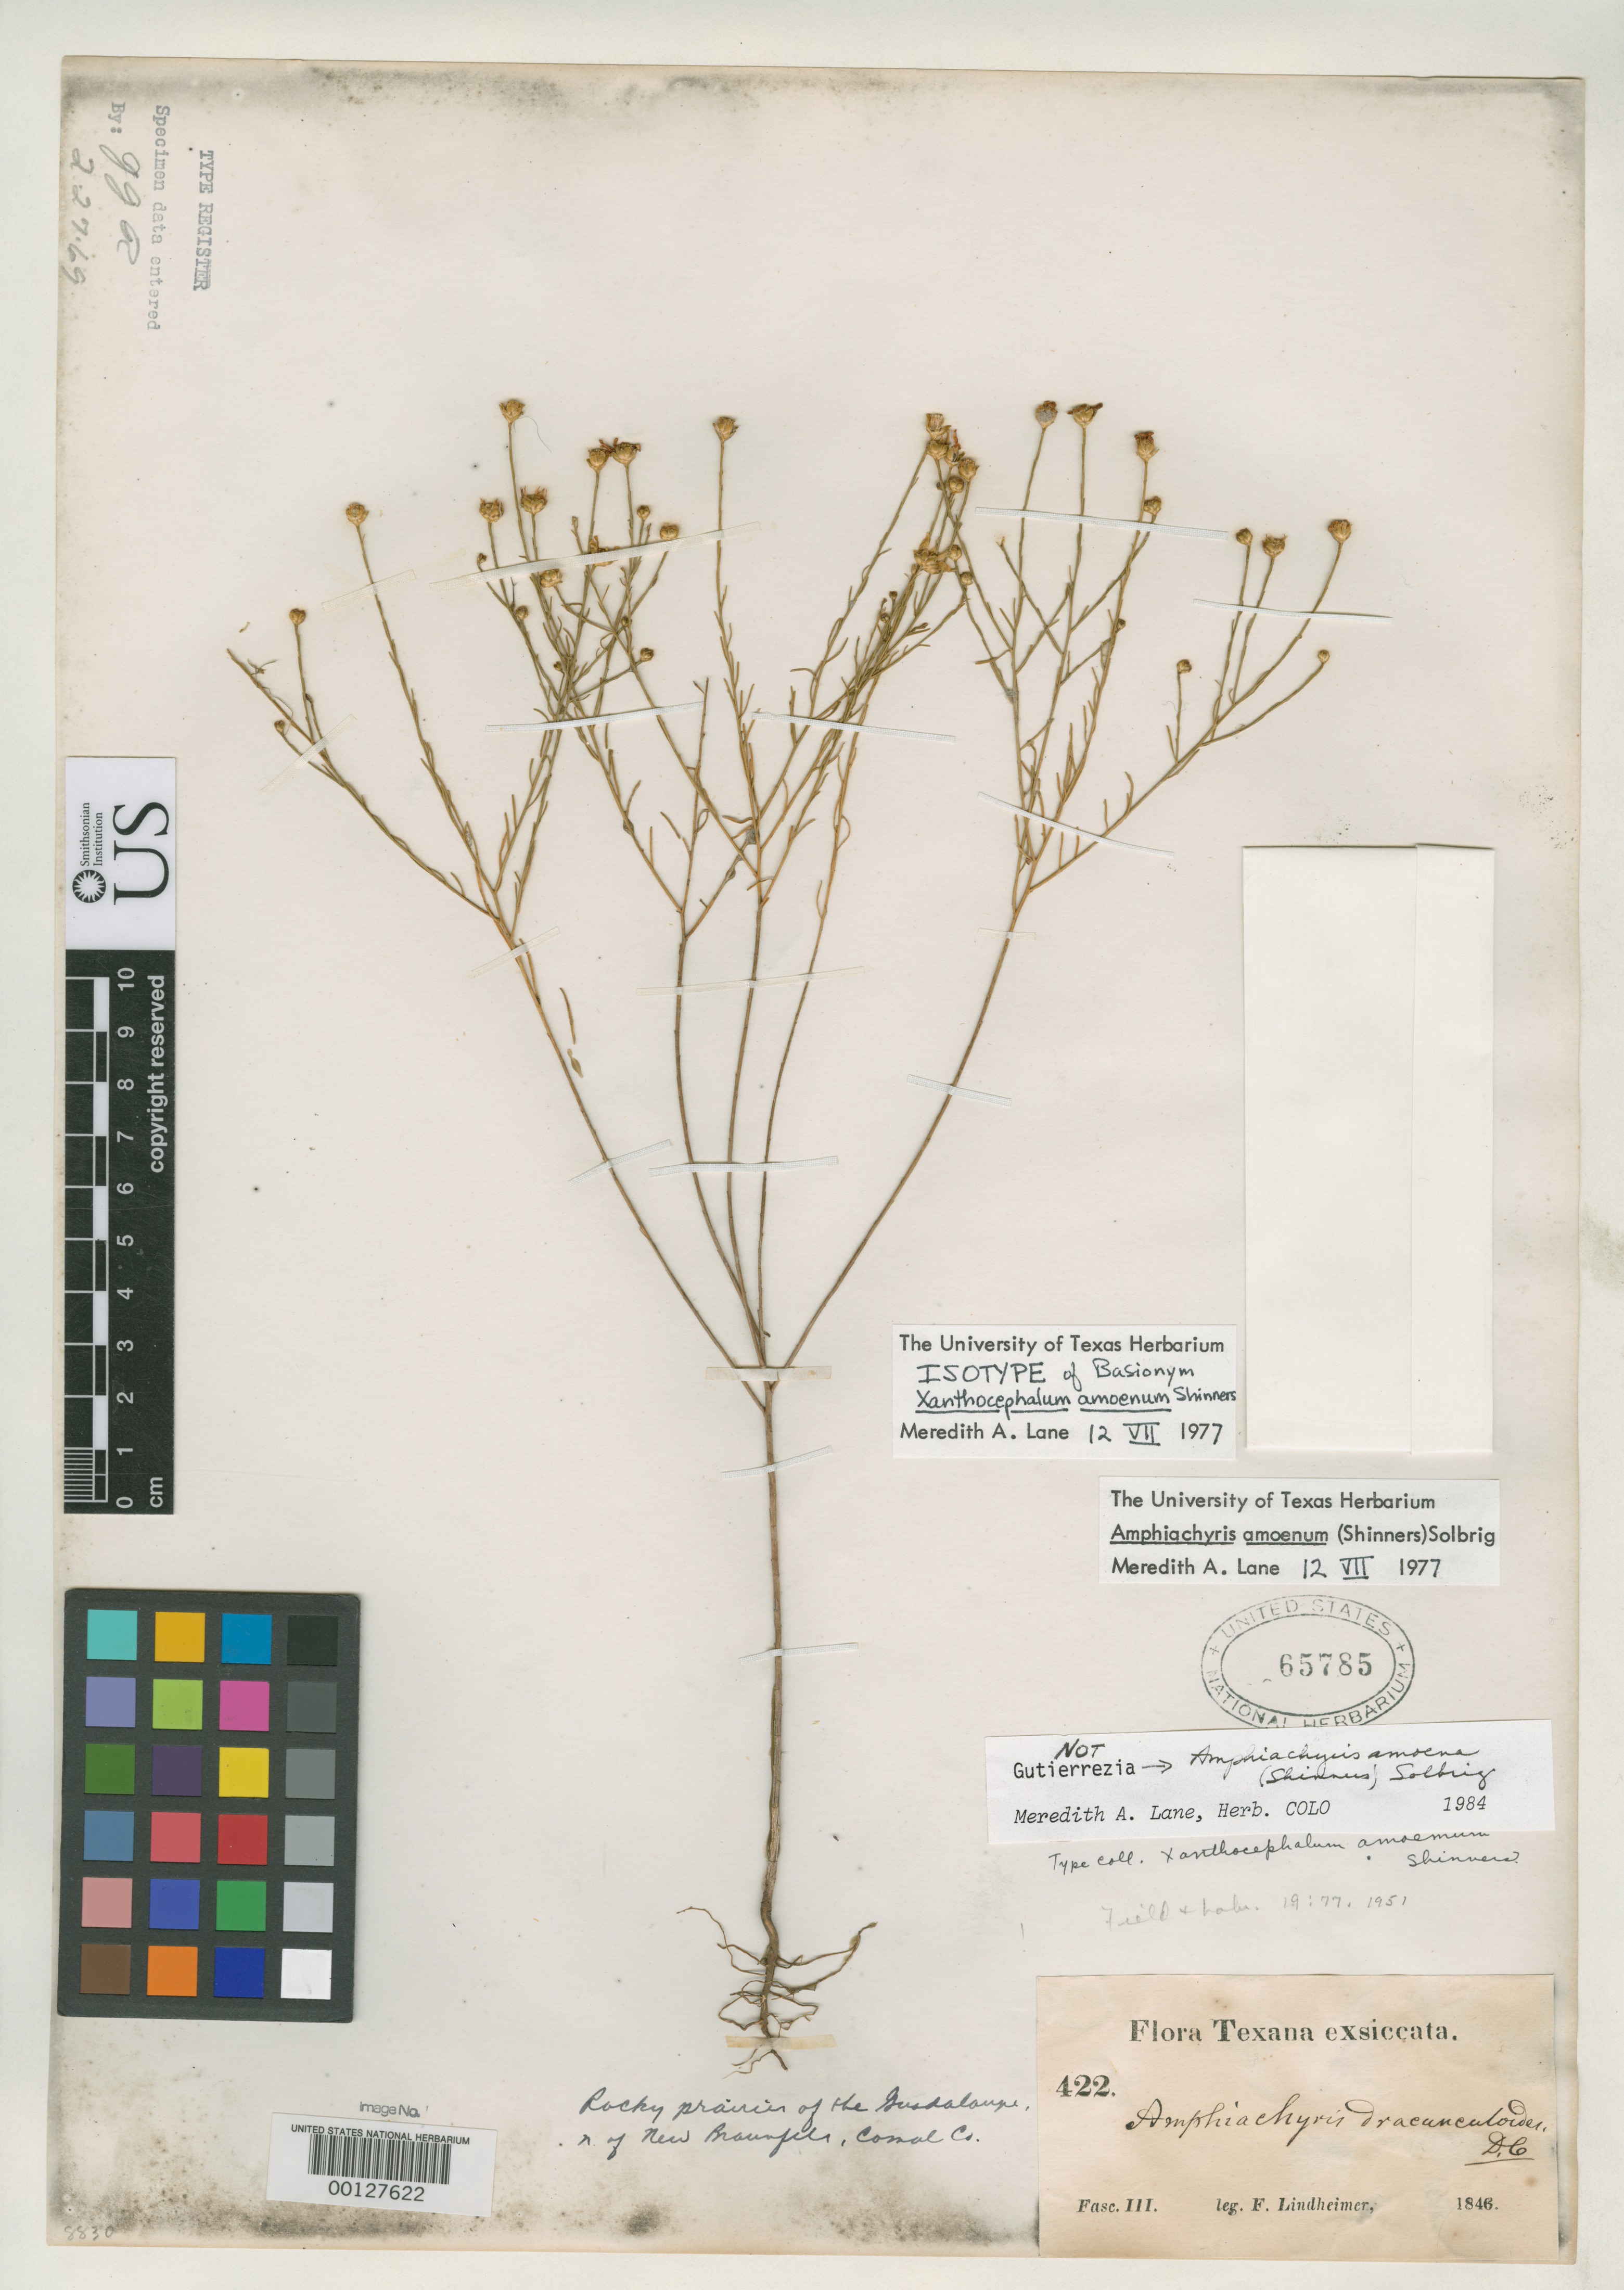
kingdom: Plantae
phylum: Tracheophyta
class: Magnoliopsida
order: Asterales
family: Asteraceae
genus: Xanthocephalum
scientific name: Xanthocephalum amoemum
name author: Shinners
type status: Type Collection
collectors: F. J. Lindheimer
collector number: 422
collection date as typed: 1846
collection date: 1846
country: United States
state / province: Texas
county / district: Comal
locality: New Braunfels.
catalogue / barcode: US 65785